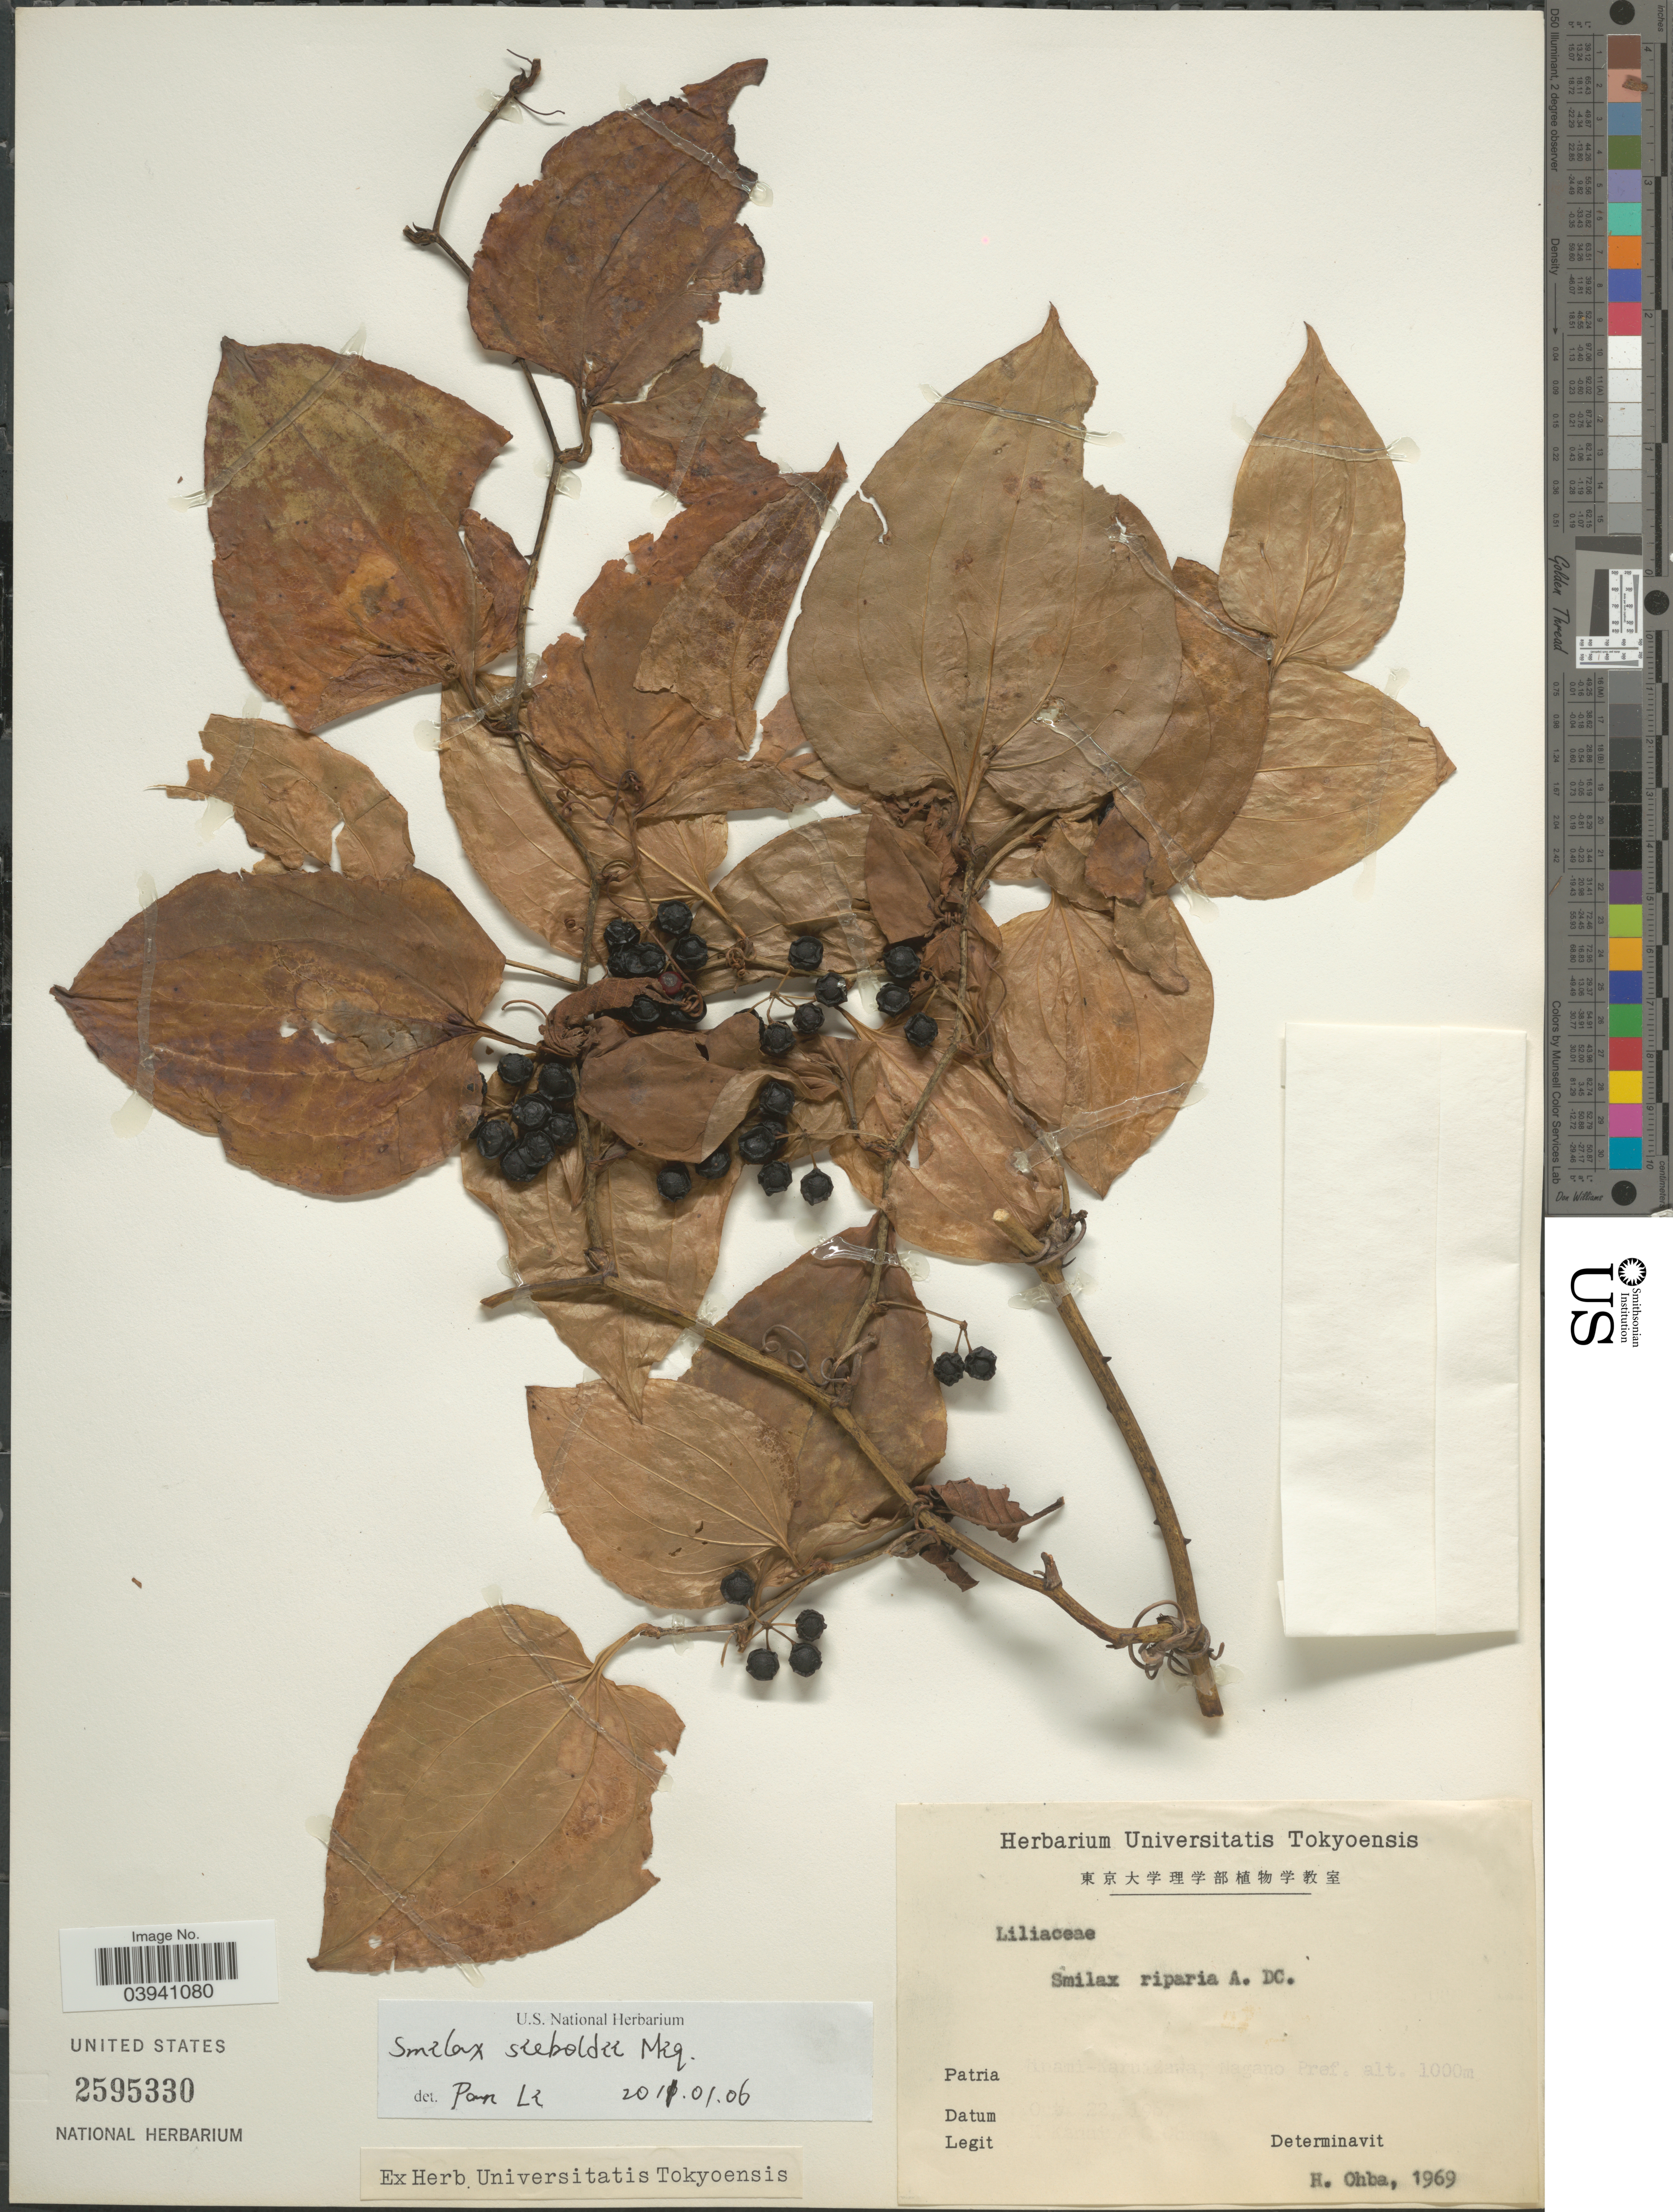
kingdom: Plantae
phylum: Tracheophyta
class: Liliopsida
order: Liliales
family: Smilacaceae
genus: Smilax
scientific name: Smilax sieboldii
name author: Miq.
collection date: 1967-10-22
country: Japan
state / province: Nagano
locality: Minami Karuizawa, Nagano Pref.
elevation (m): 1000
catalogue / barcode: US 2595330